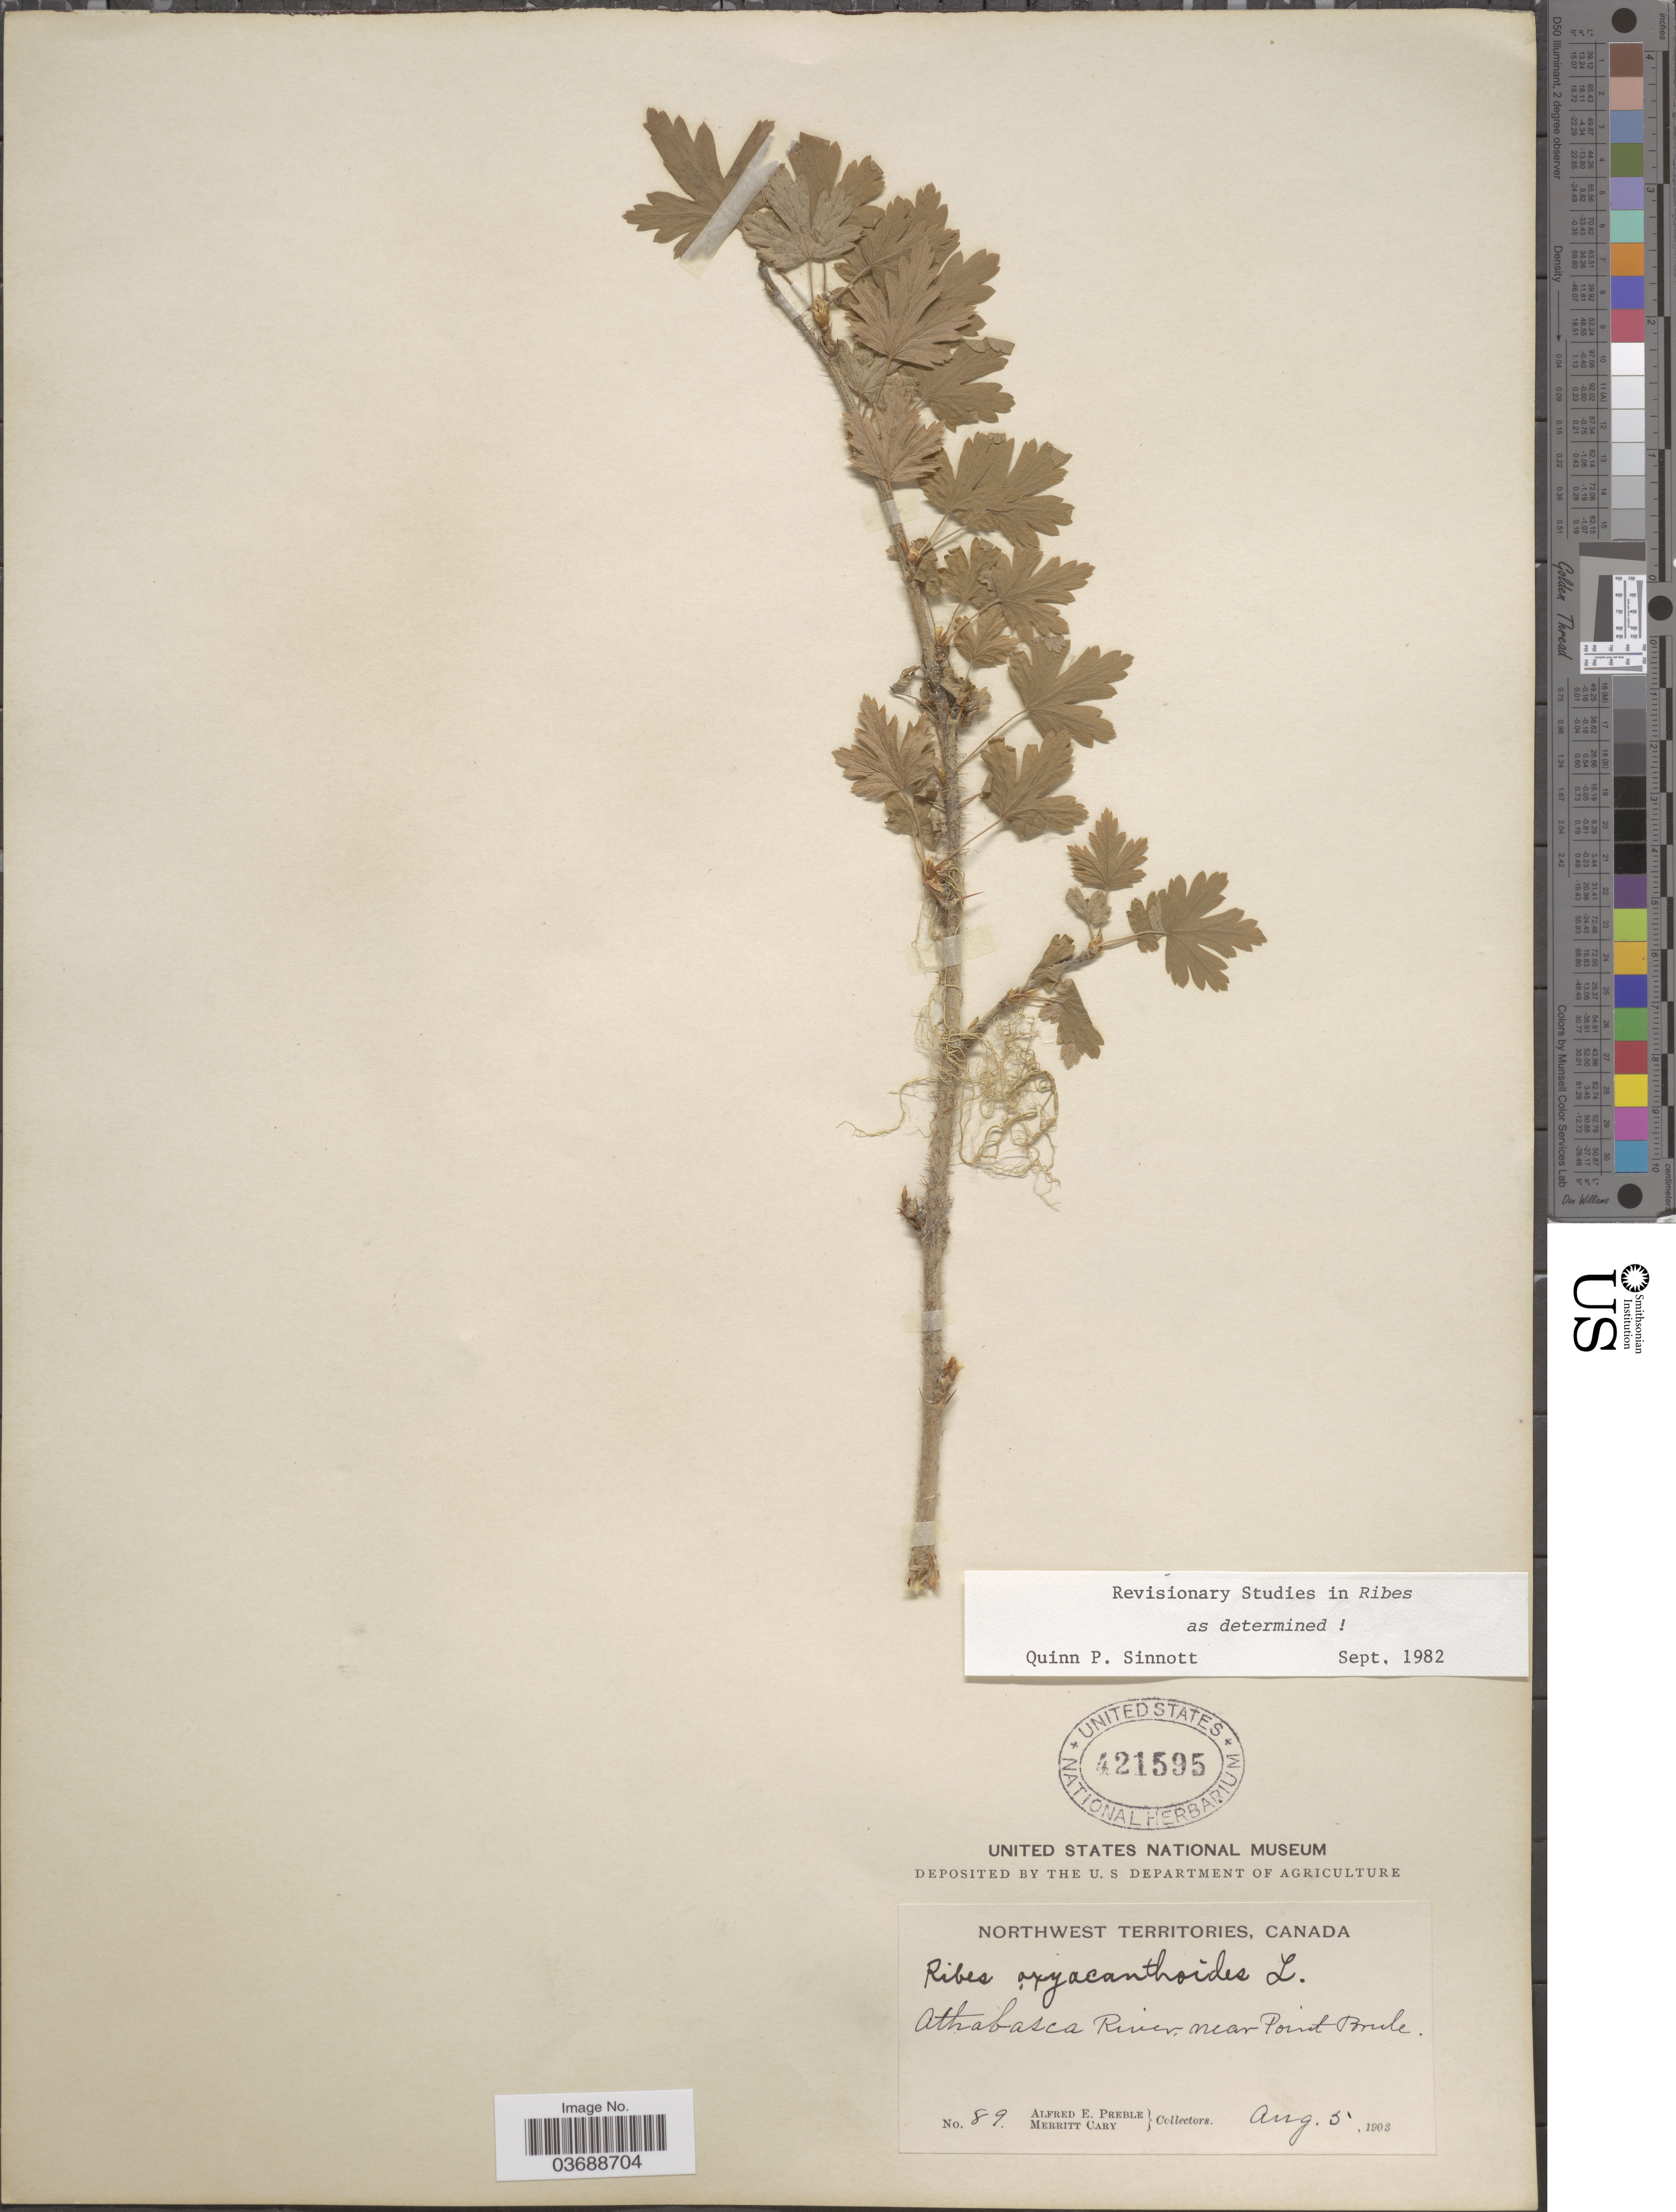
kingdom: Plantae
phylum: Tracheophyta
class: Magnoliopsida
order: Saxifragales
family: Grossulariaceae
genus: Ribes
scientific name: Ribes oxyacanthoides subsp. oxyacanthoides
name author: L.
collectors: A. Preble & M. Cary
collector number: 89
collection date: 1903-08-05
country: Canada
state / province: Northwest Territories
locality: Athabasca River, near Point Brule.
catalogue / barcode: US 421595